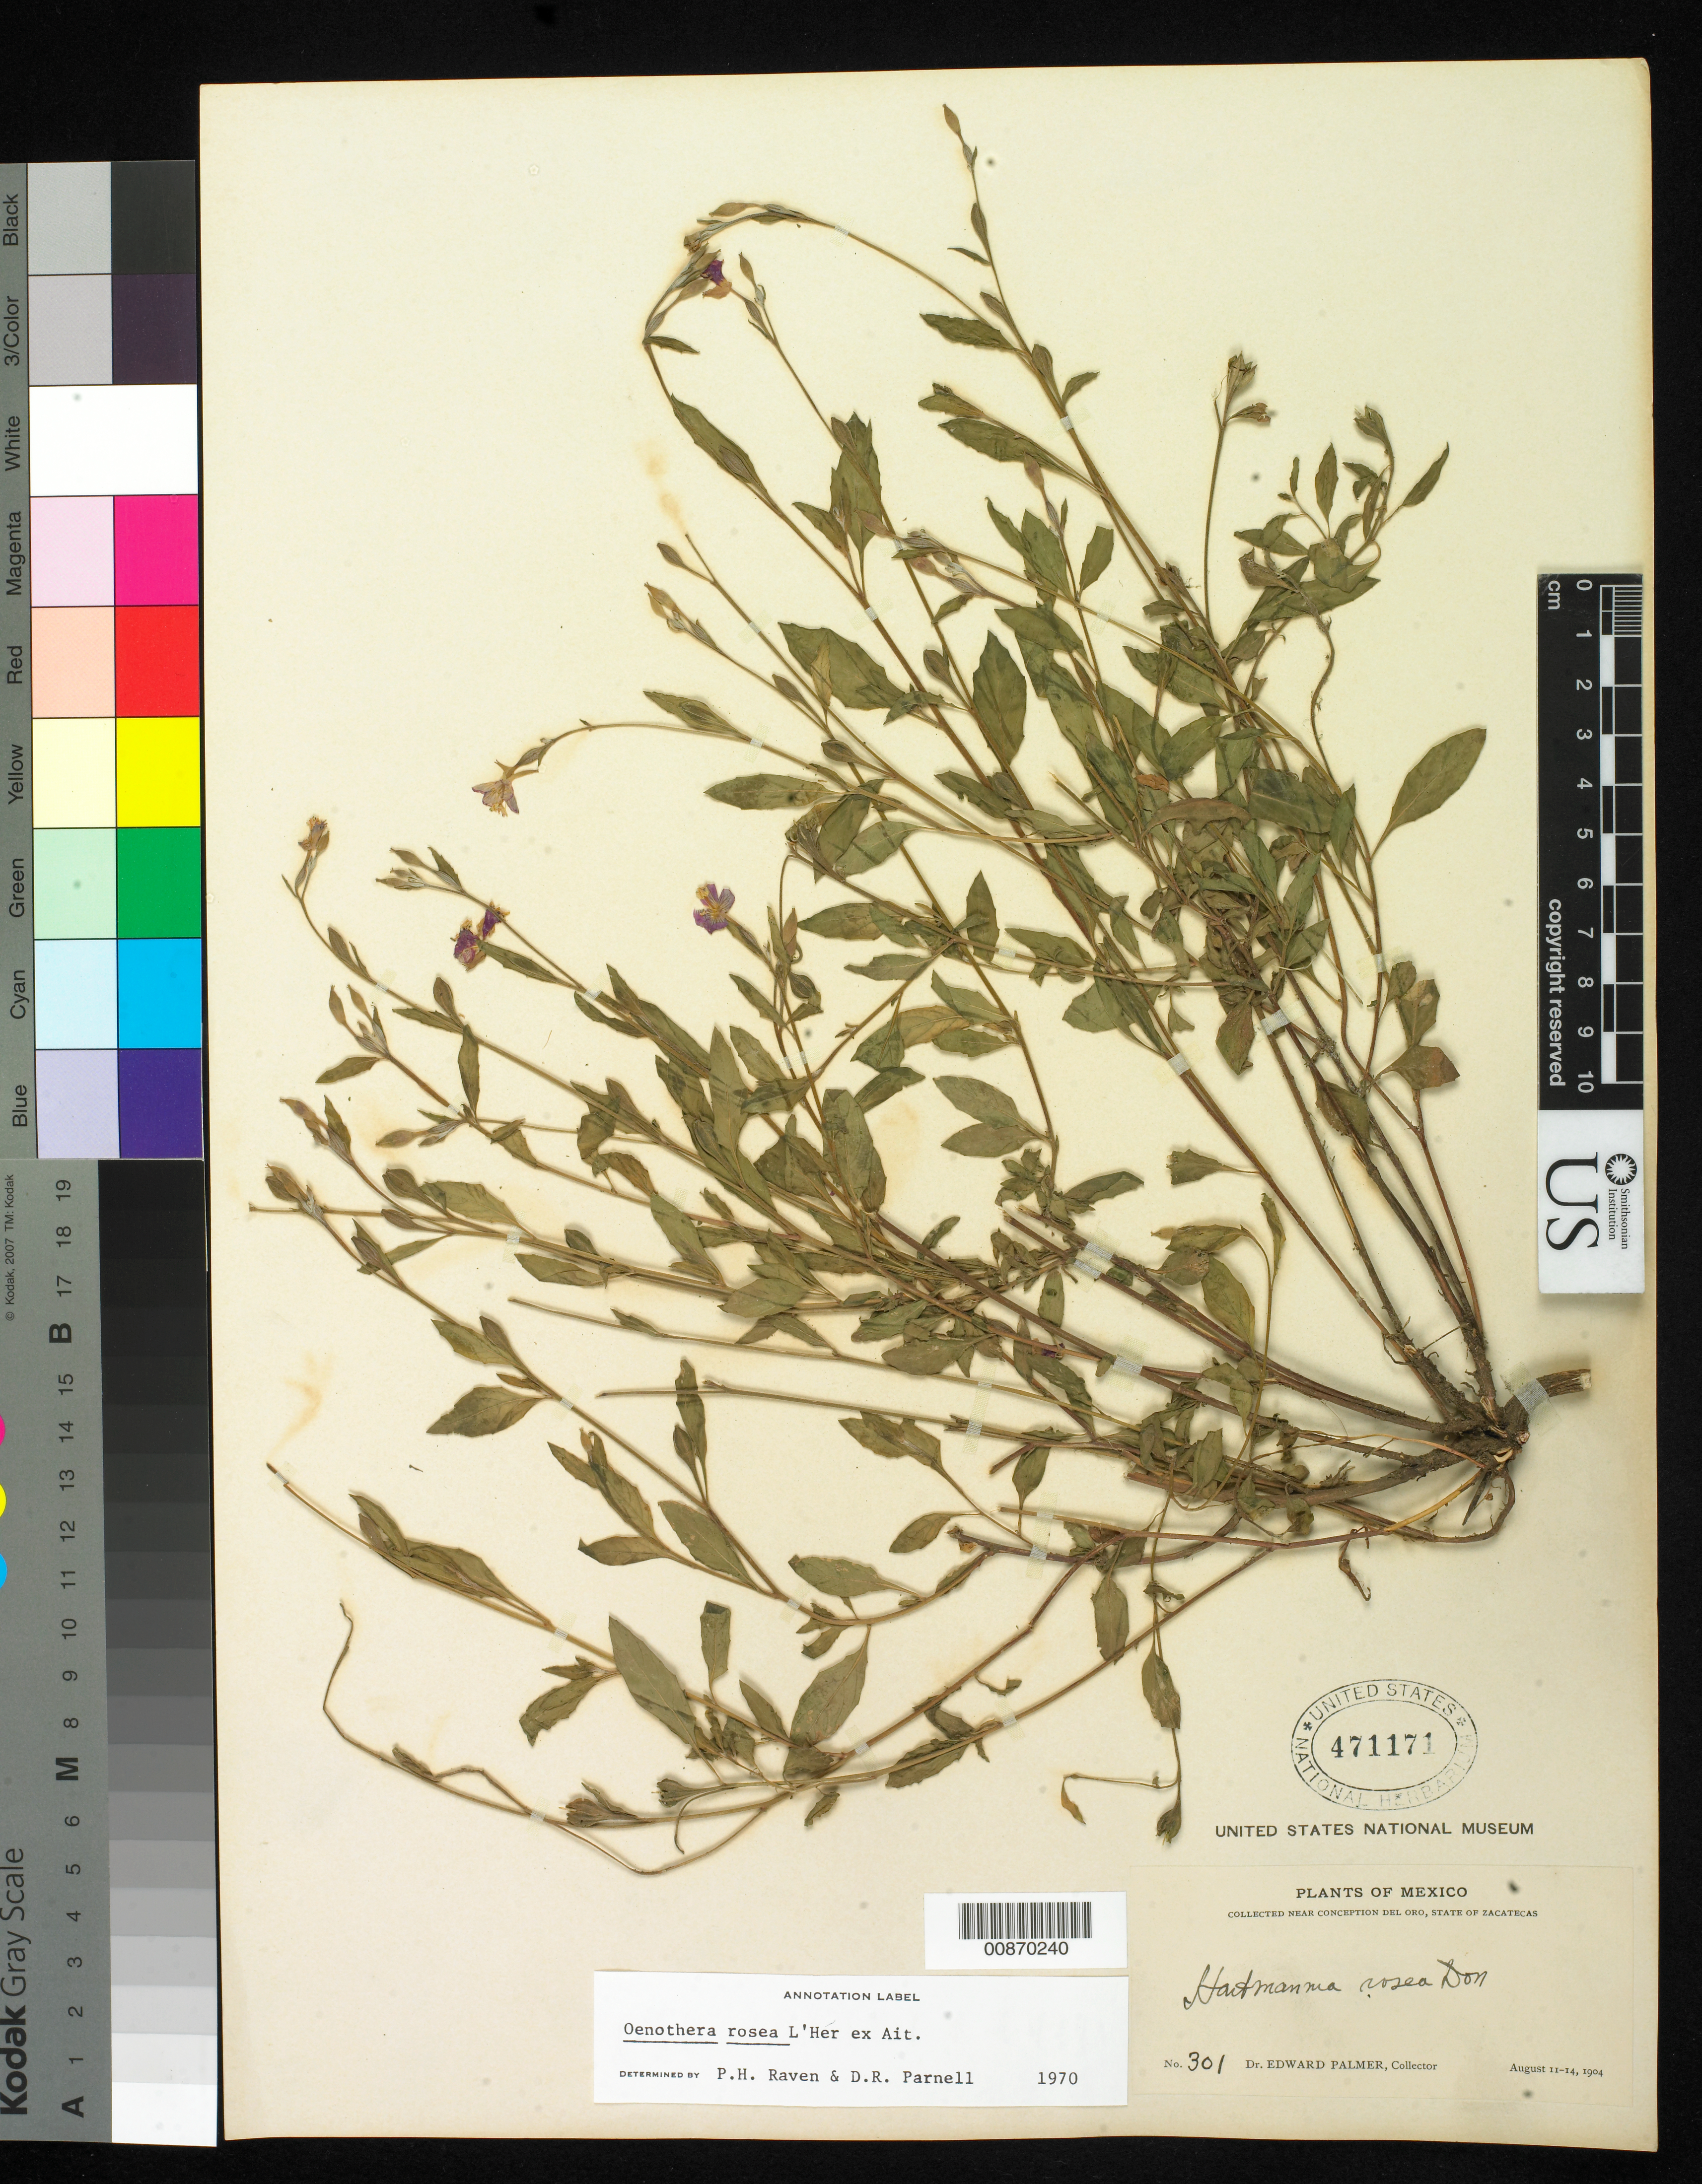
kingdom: Plantae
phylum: Tracheophyta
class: Magnoliopsida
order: Myrtales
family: Onagraceae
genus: Oenothera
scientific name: Oenothera rosea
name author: L'Hér. ex Aiton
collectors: E. Palmer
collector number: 301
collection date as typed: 11 Aug 1904 to 14 Aug 1904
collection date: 1904-08-11/1904-08-14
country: Mexico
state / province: Zacatecas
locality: Near Concepción del Oro, Zacatecas.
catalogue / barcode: US 471171